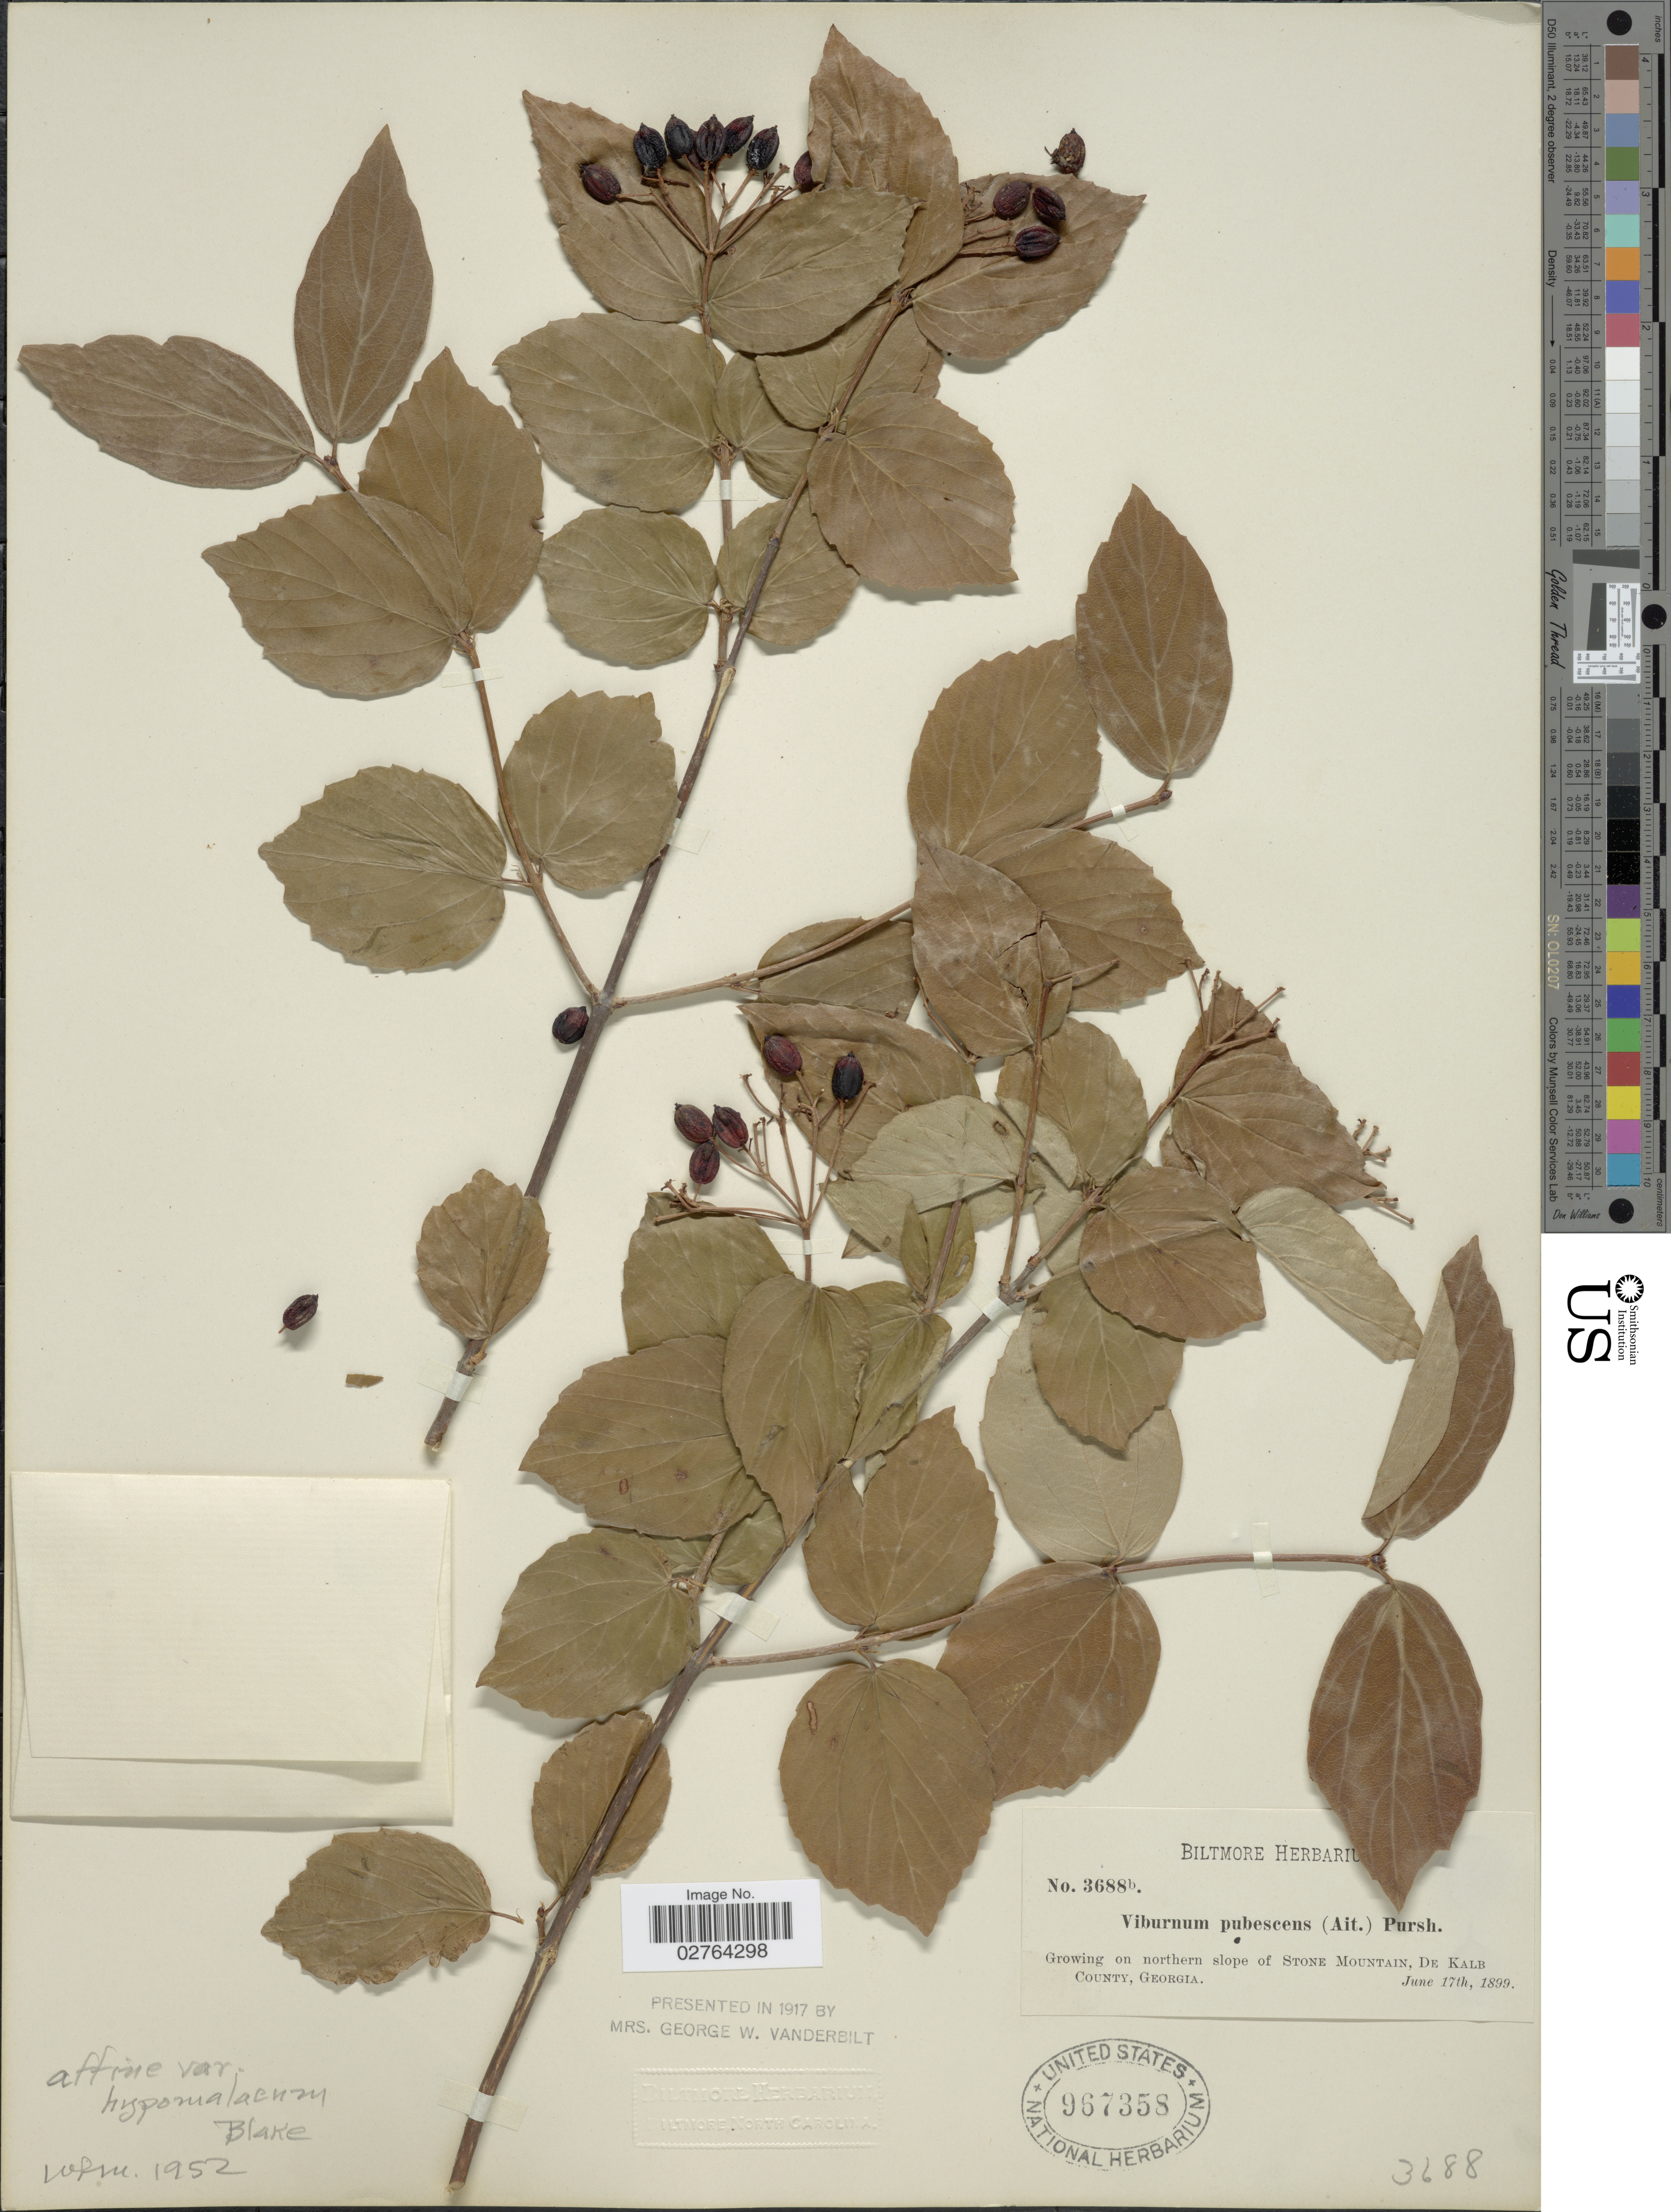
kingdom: Plantae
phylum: Tracheophyta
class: Magnoliopsida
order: Dipsacales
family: Viburnaceae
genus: Viburnum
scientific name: Viburnum rafinesqueanum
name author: Schult.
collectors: ex herb. Biltmore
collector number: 3688b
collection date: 1899-06-17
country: United States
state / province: Georgia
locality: Growing on northern slope of Stone Mountain, De Kalb County.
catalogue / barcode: US 967358